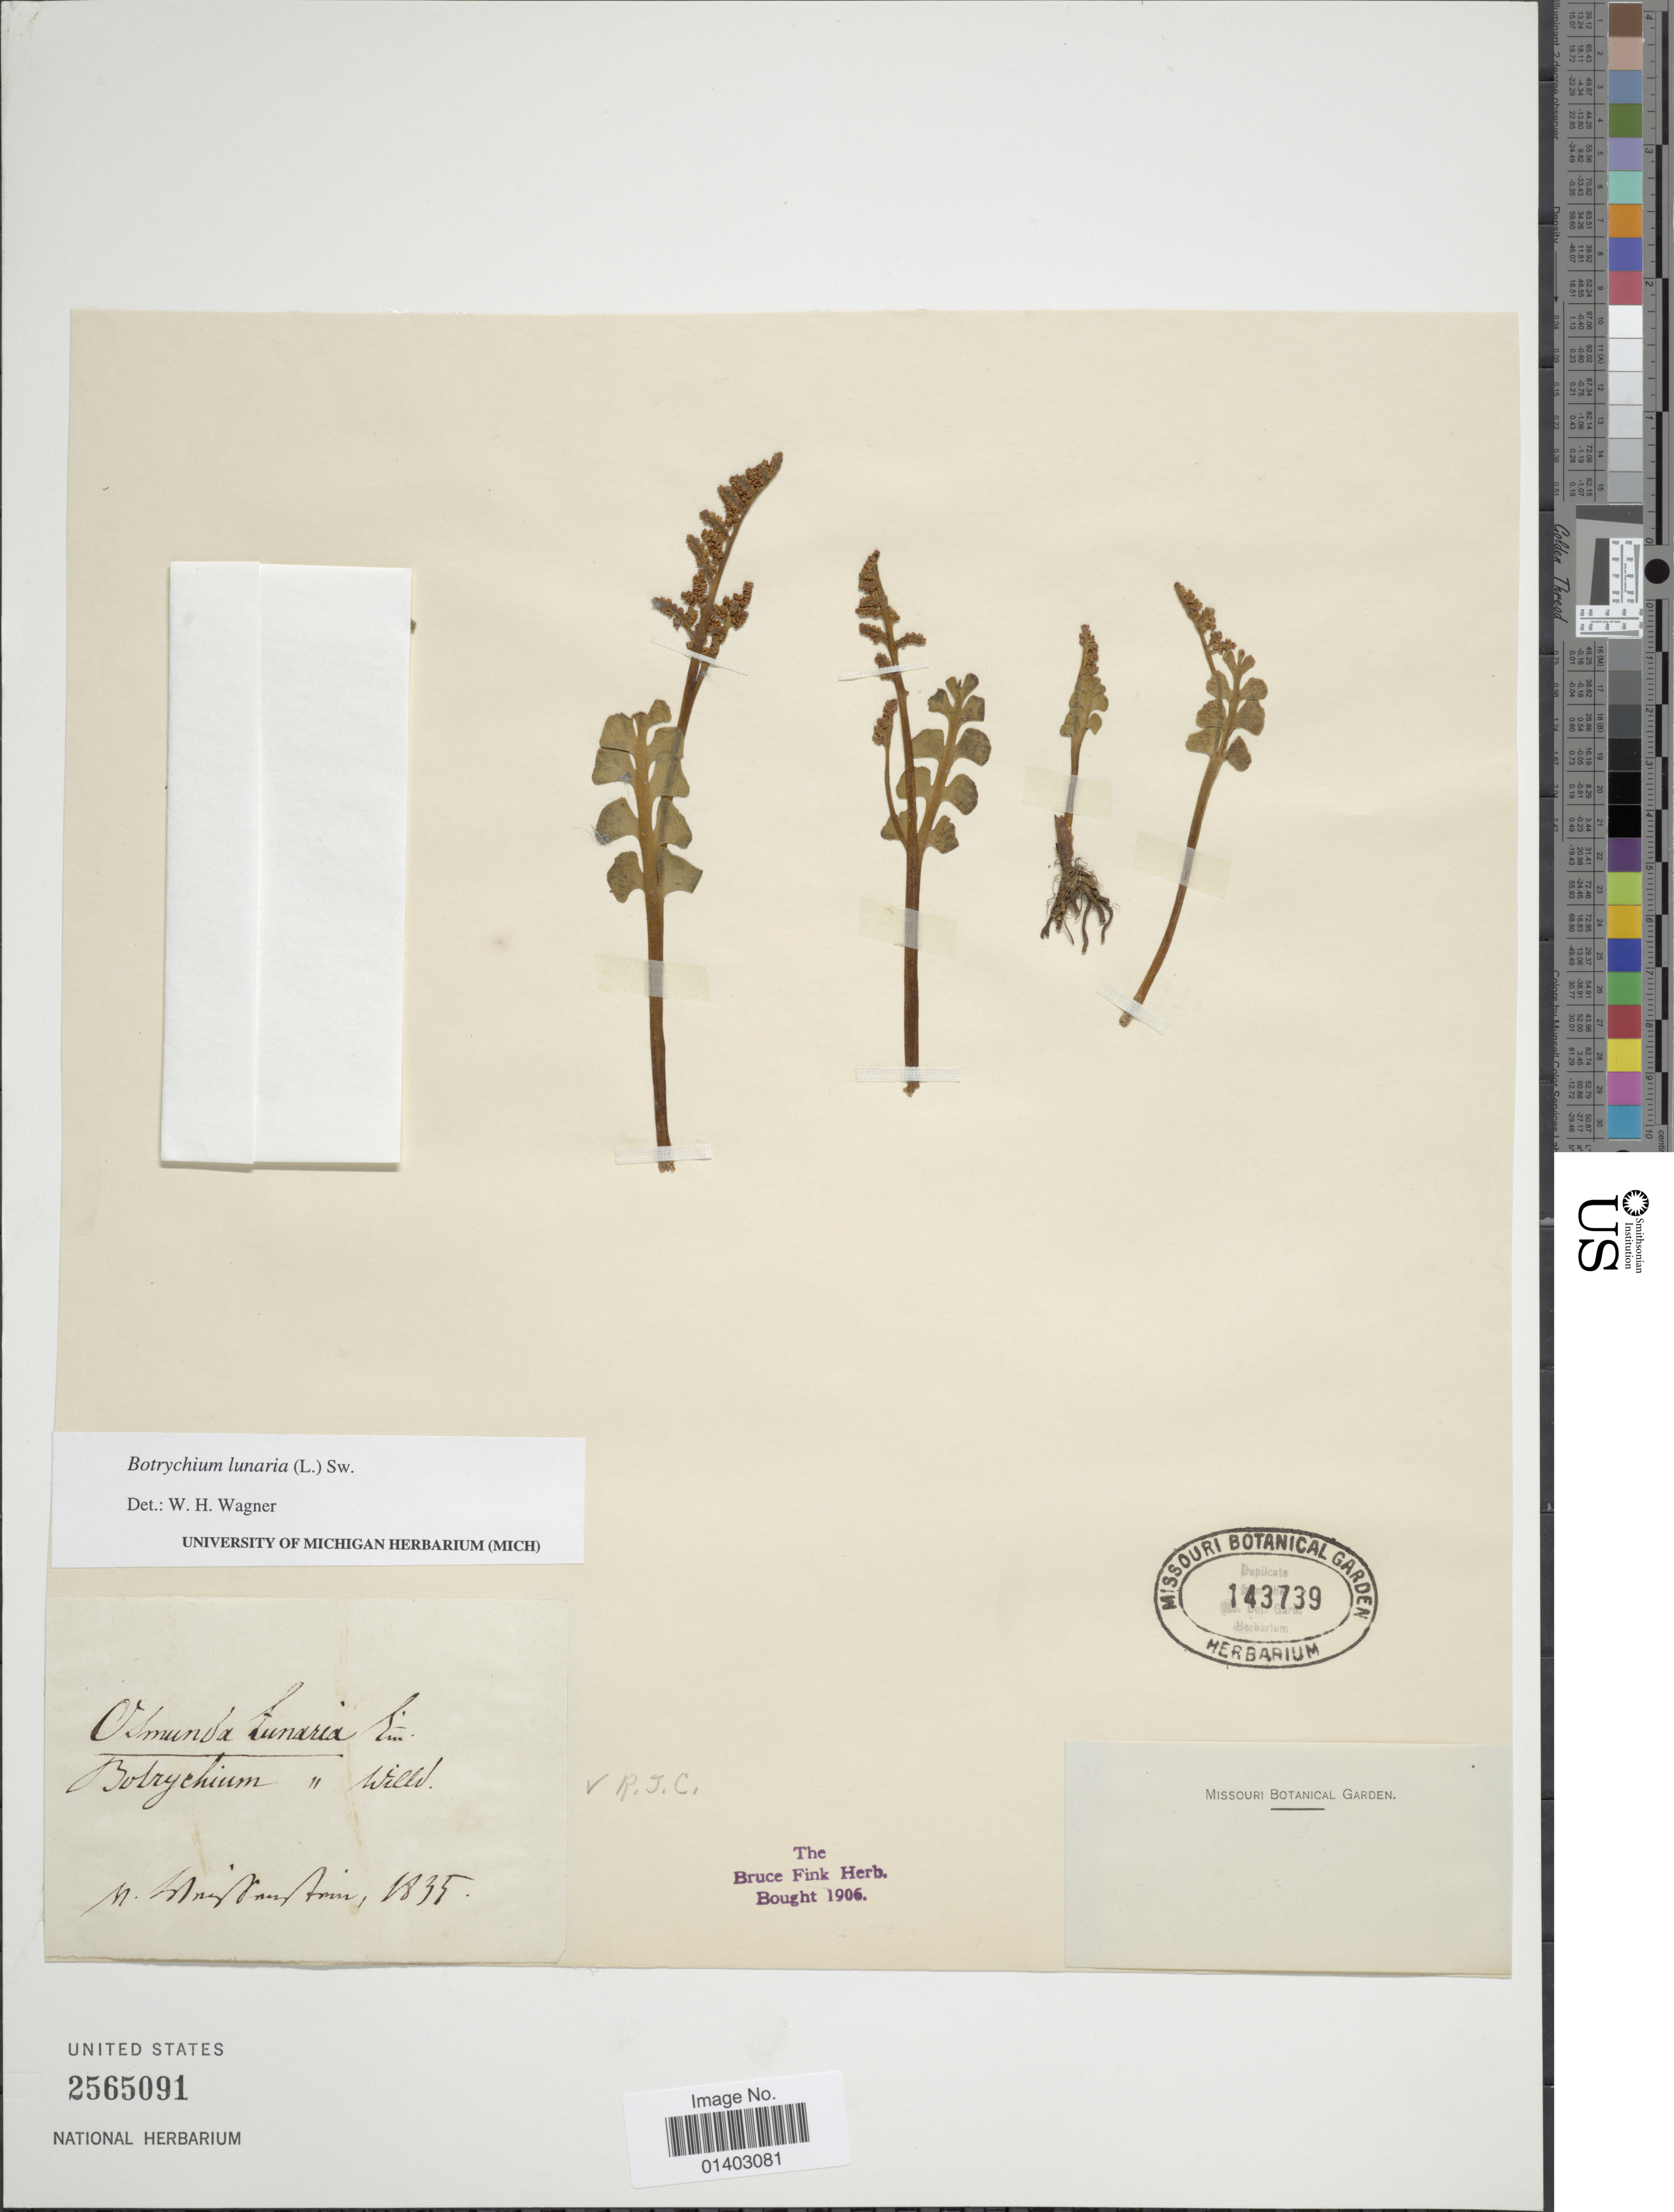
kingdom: Plantae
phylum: Tracheophyta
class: Polypodiopsida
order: Ophioglossales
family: Ophioglossaceae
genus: Botrychium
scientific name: Botrychium lunaria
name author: (L.) Sw.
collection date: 1835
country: Iran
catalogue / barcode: US 143739